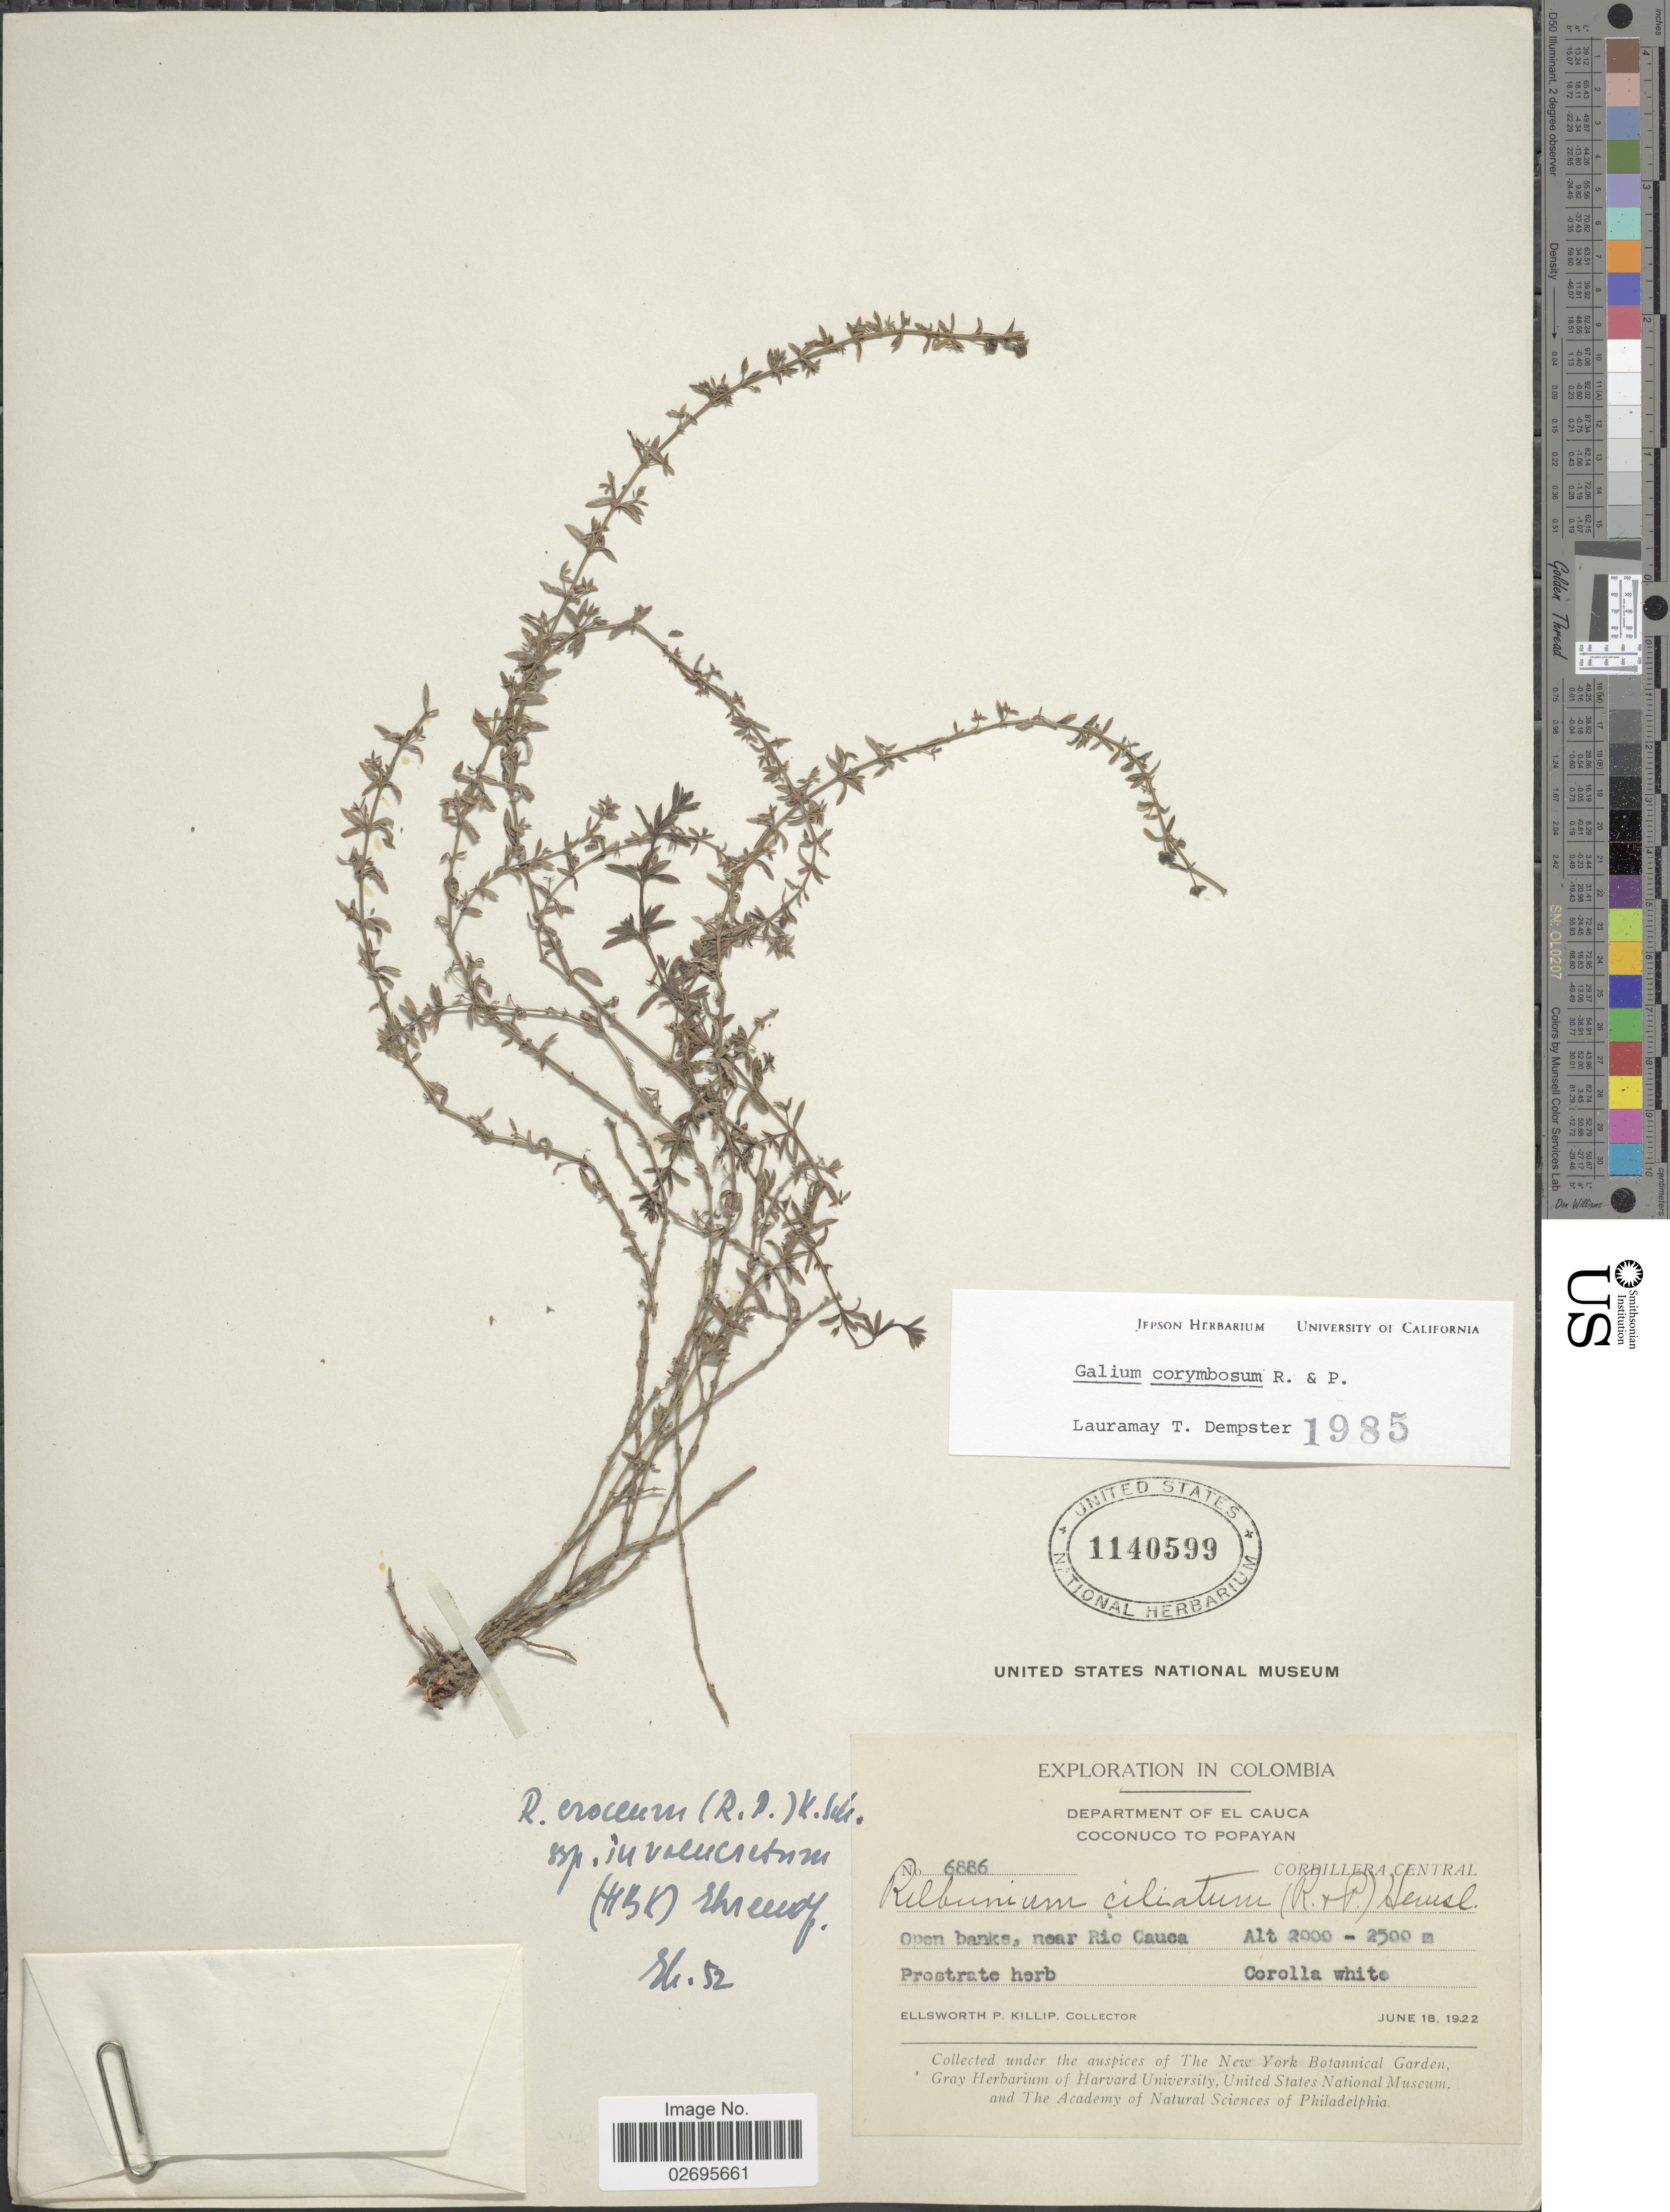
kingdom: Plantae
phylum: Tracheophyta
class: Magnoliopsida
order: Gentianales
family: Rubiaceae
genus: Galium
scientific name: Galium corymbosum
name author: Ruiz & Pav.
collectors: E. P. Killip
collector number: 6886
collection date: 1922-06-18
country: Colombia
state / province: Cauca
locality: Department of El Cauca, Coconuco to Popayan, near Rio Cauca, Cordillera Central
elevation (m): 2000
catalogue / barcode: US 1140599